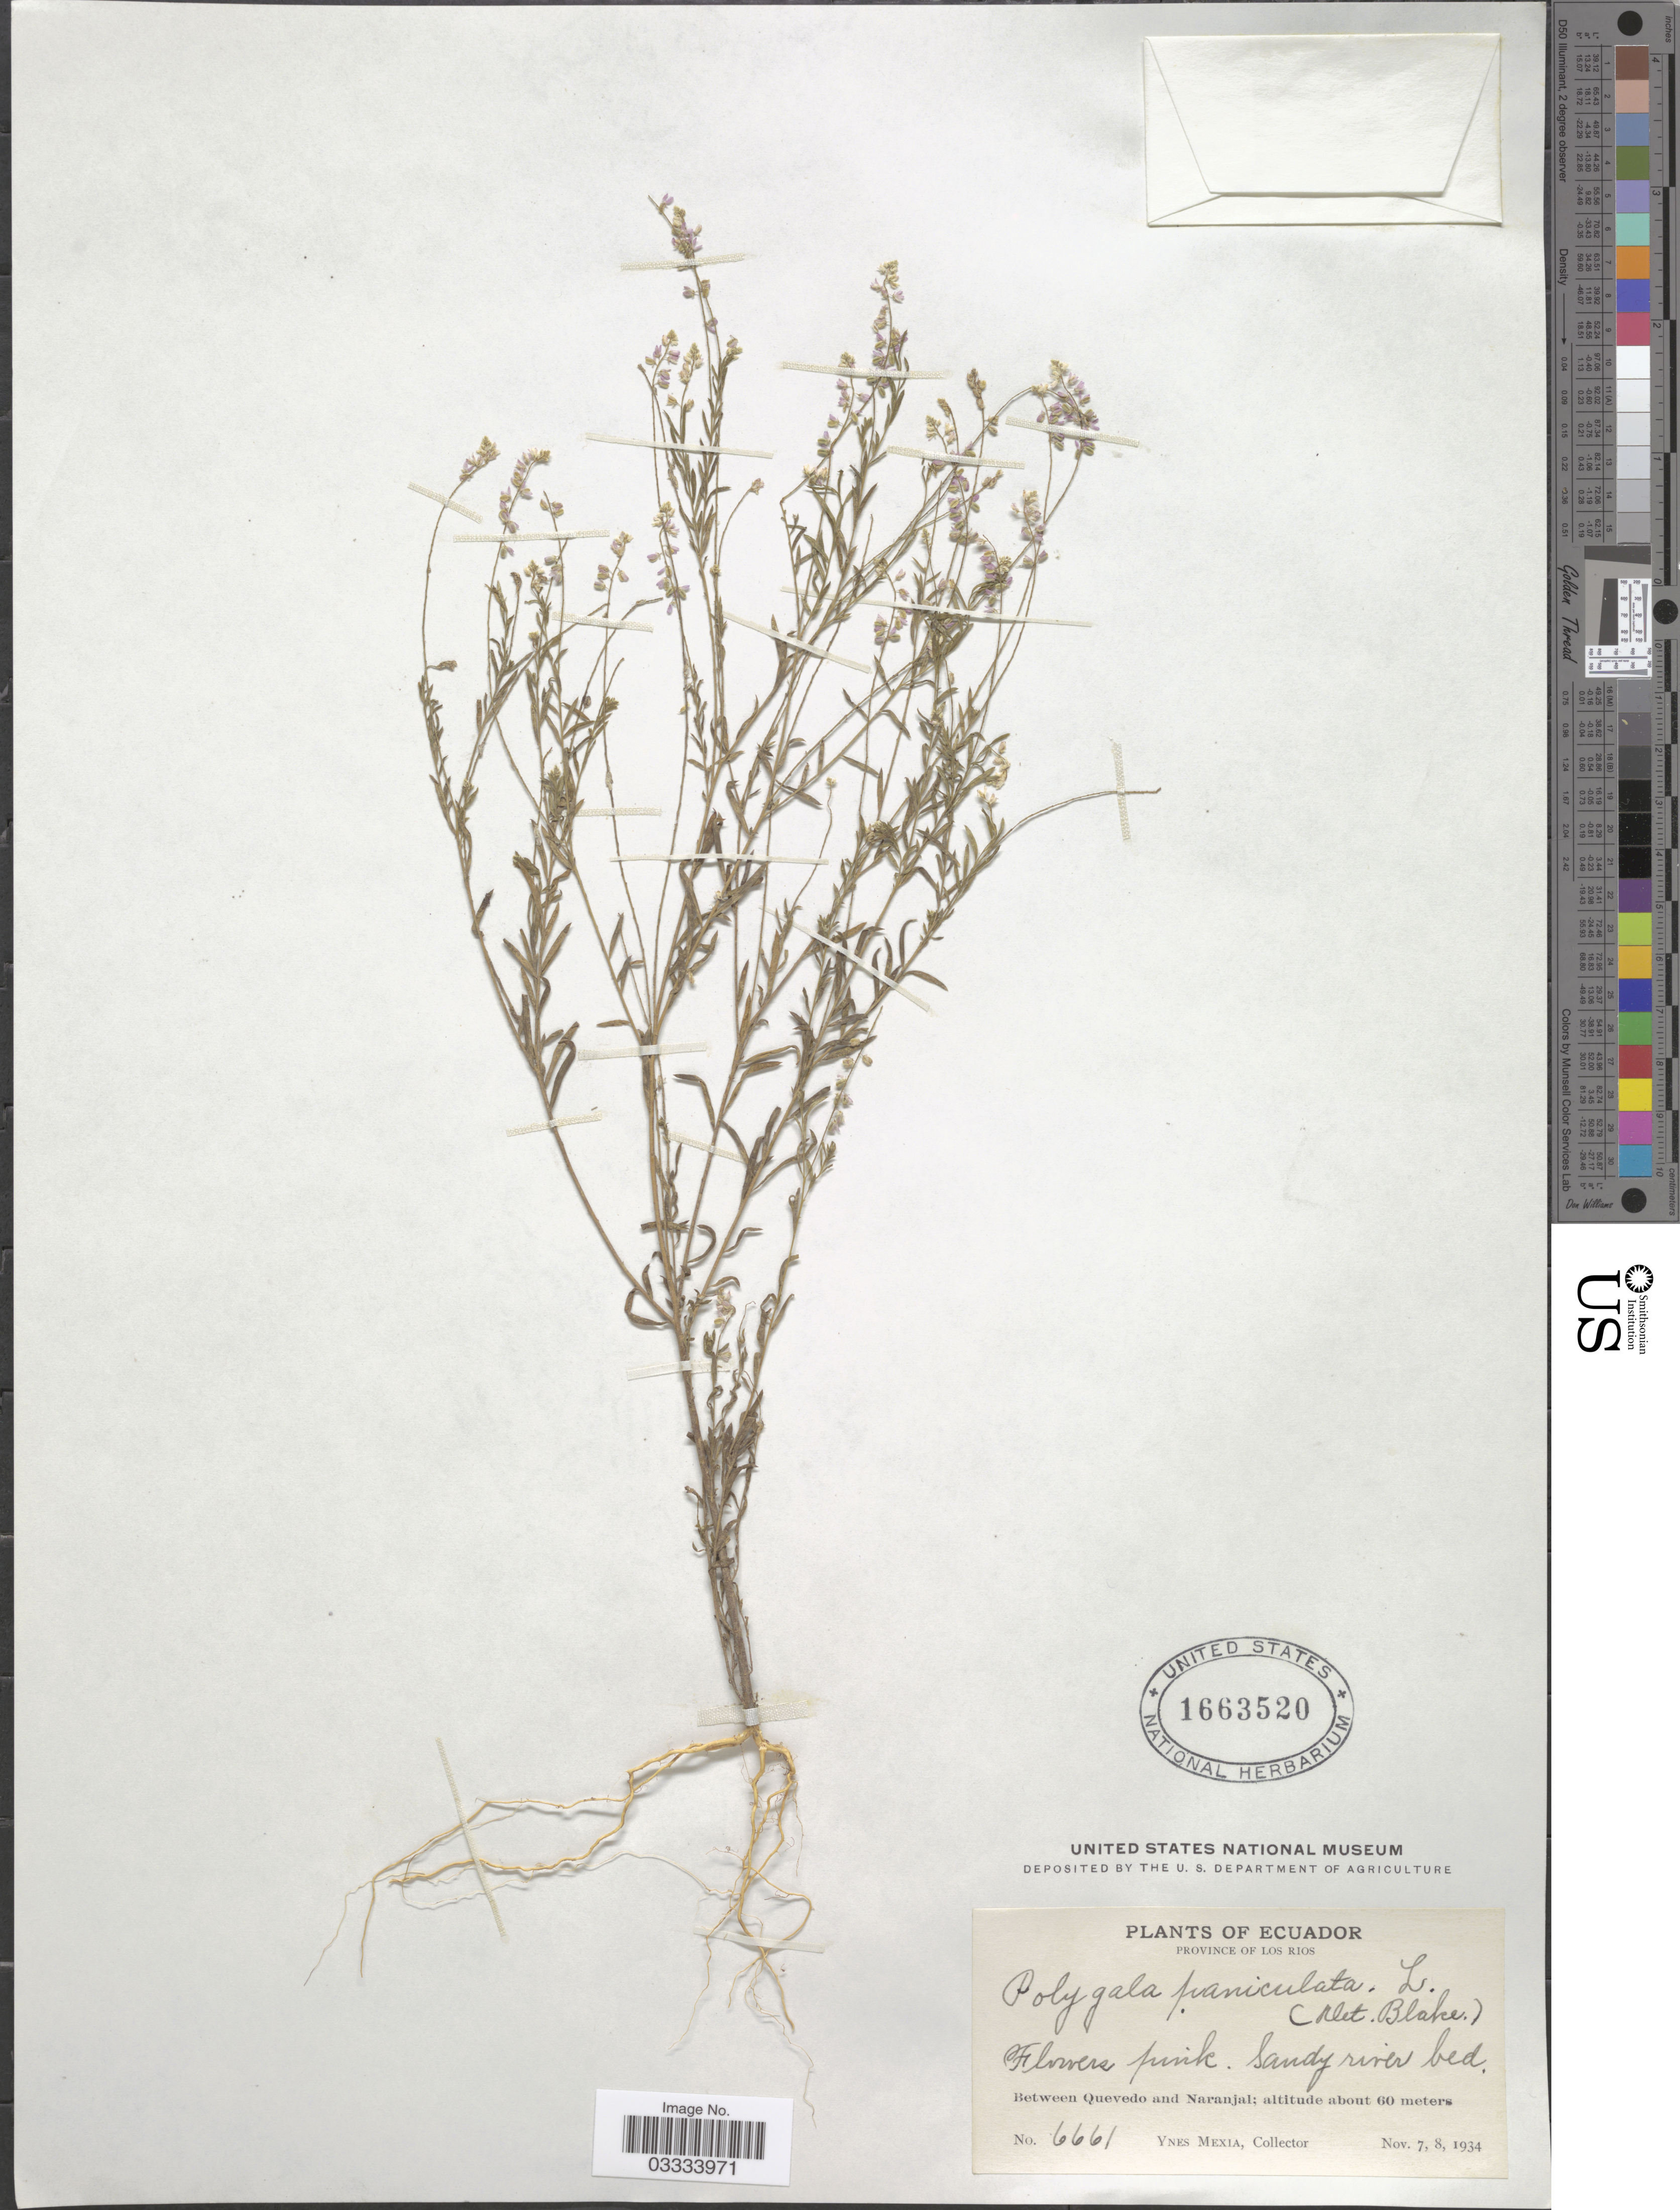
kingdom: Plantae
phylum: Tracheophyta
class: Magnoliopsida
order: Fabales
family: Polygalaceae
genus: Polygala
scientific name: Polygala paniculata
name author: L.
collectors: Y. Mexia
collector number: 6661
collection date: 1934-11-07/1934-11-08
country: Ecuador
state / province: Los Ríos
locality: Between Quevedo and Naranjal.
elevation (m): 60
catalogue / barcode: US 1663520